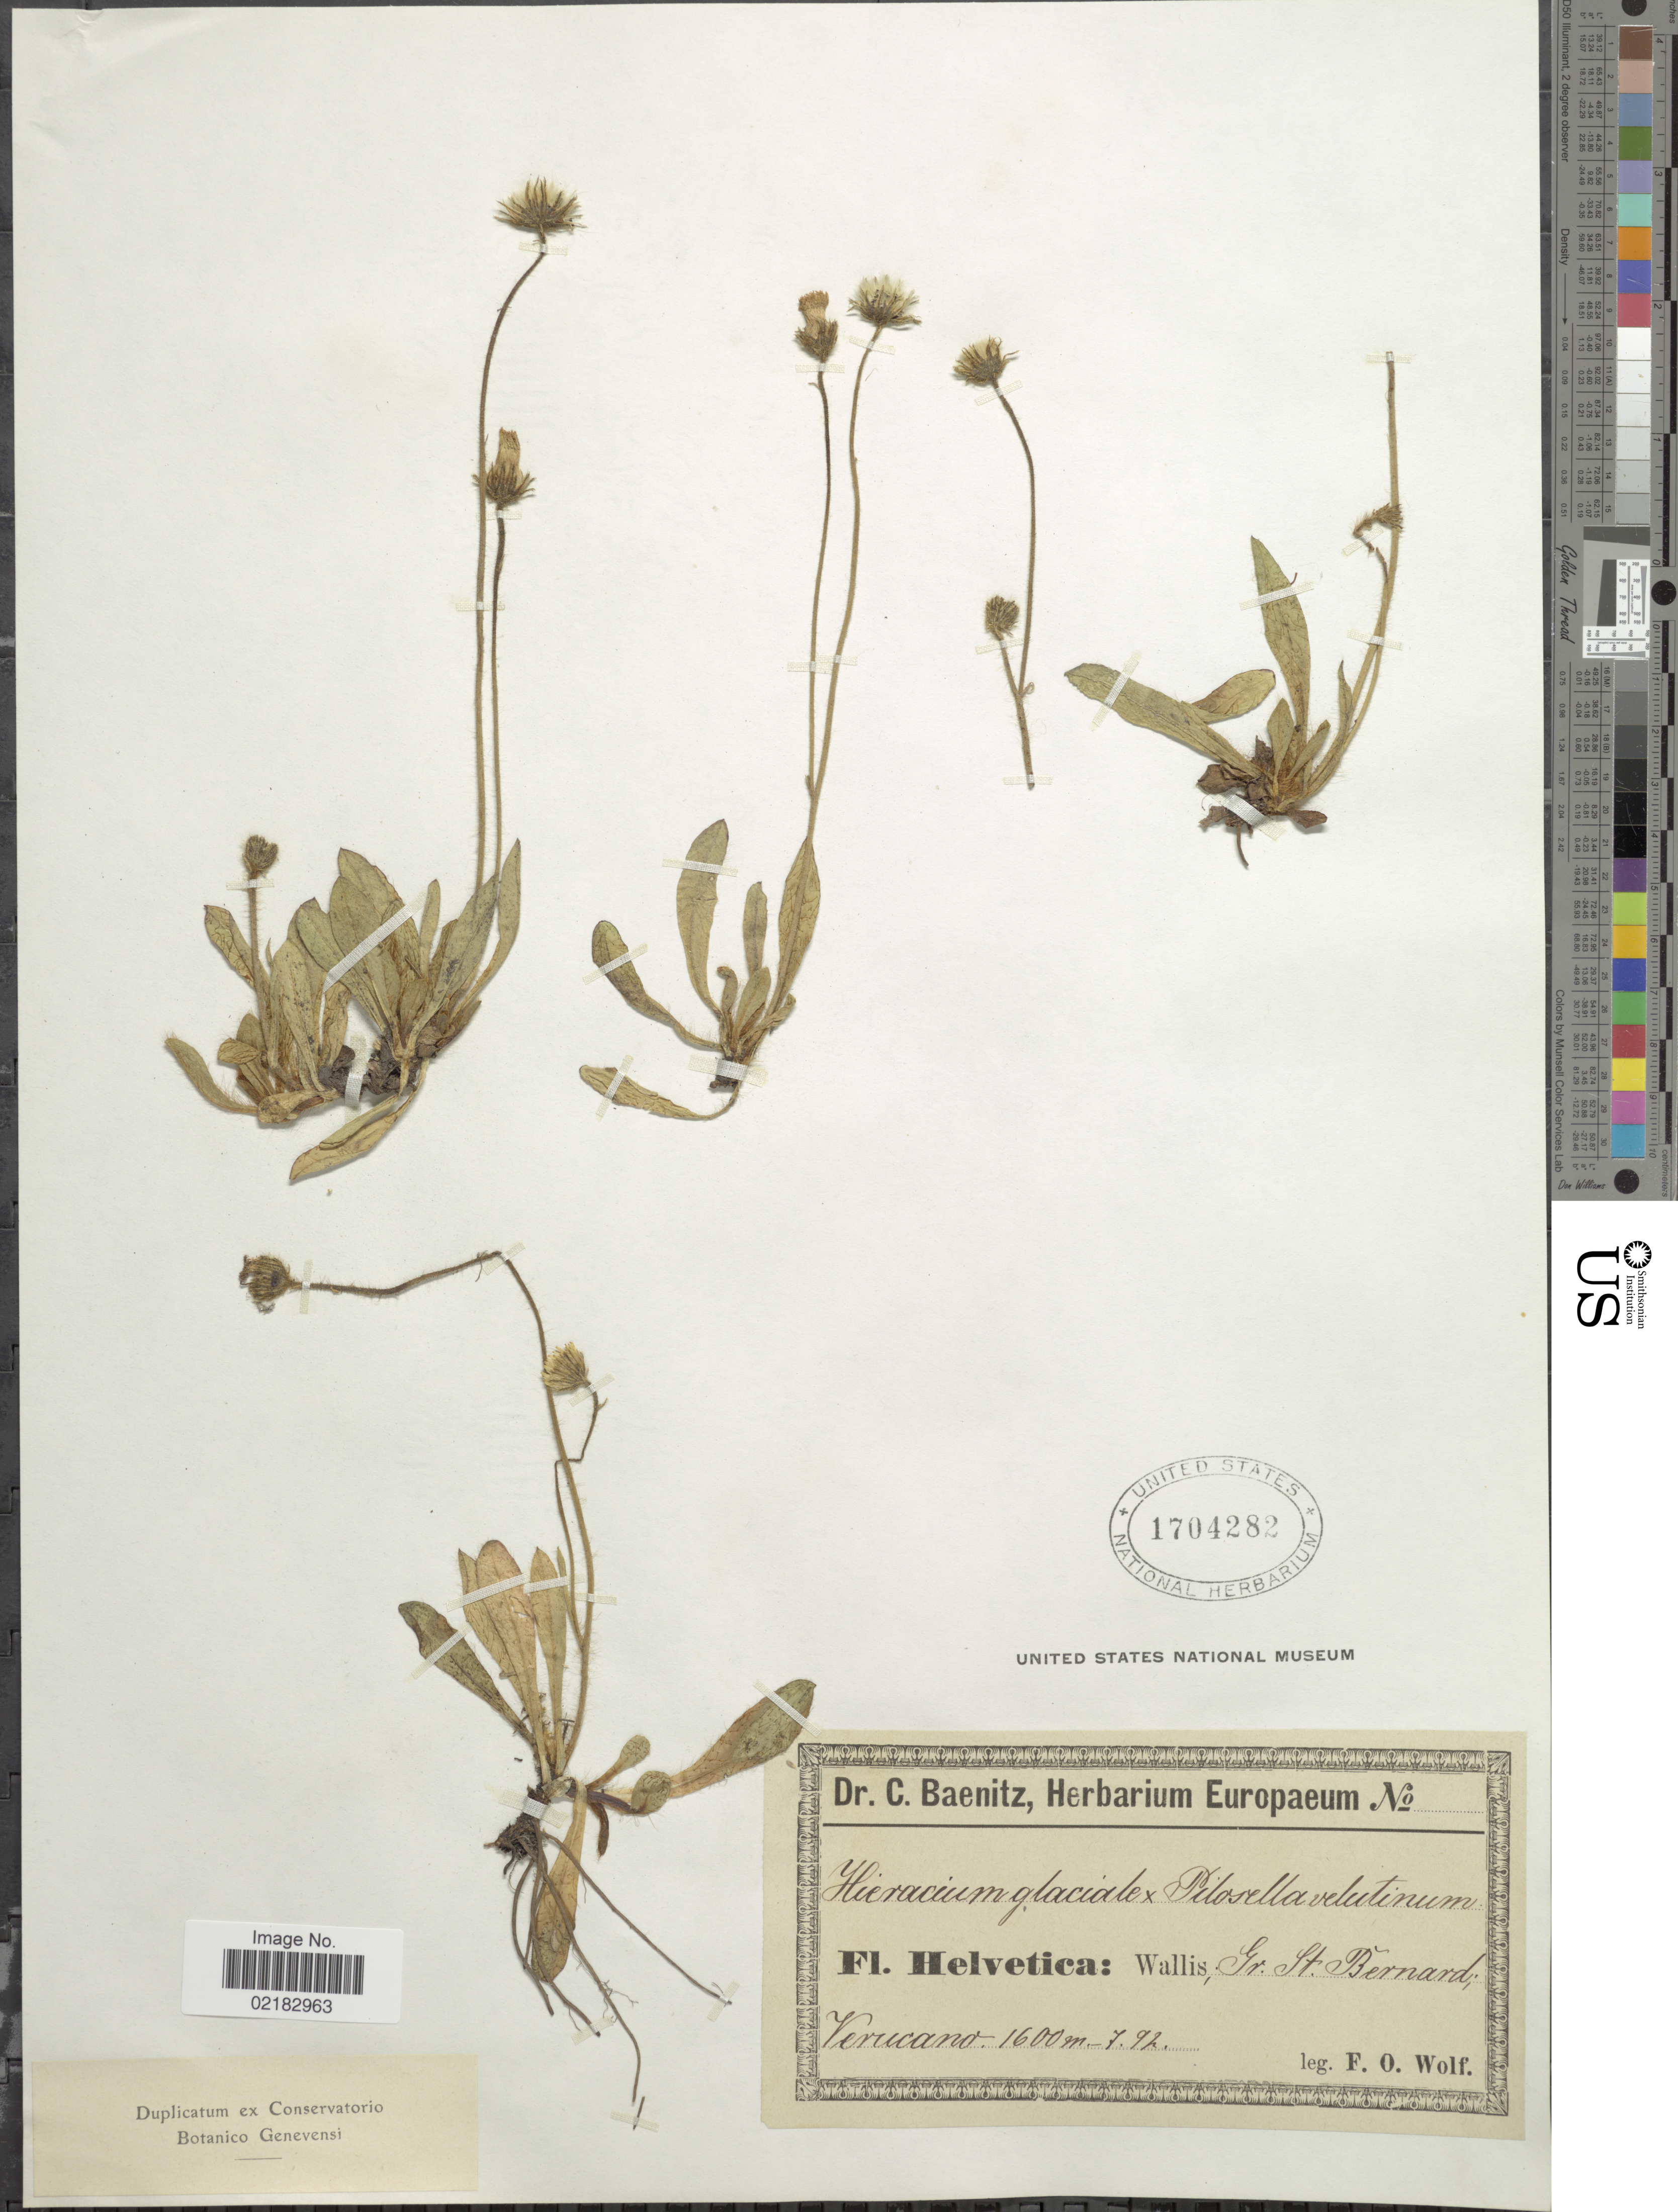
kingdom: Plantae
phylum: Tracheophyta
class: Magnoliopsida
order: Asterales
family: Asteraceae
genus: Hieracium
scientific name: Hieracium glaciale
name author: Reyn.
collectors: F. Wolf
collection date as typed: Transcribed d/m/y: /7/92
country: Switzerland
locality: Helvetica: Wallis. Gr. St. Bernard Vecuano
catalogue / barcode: US 1704282